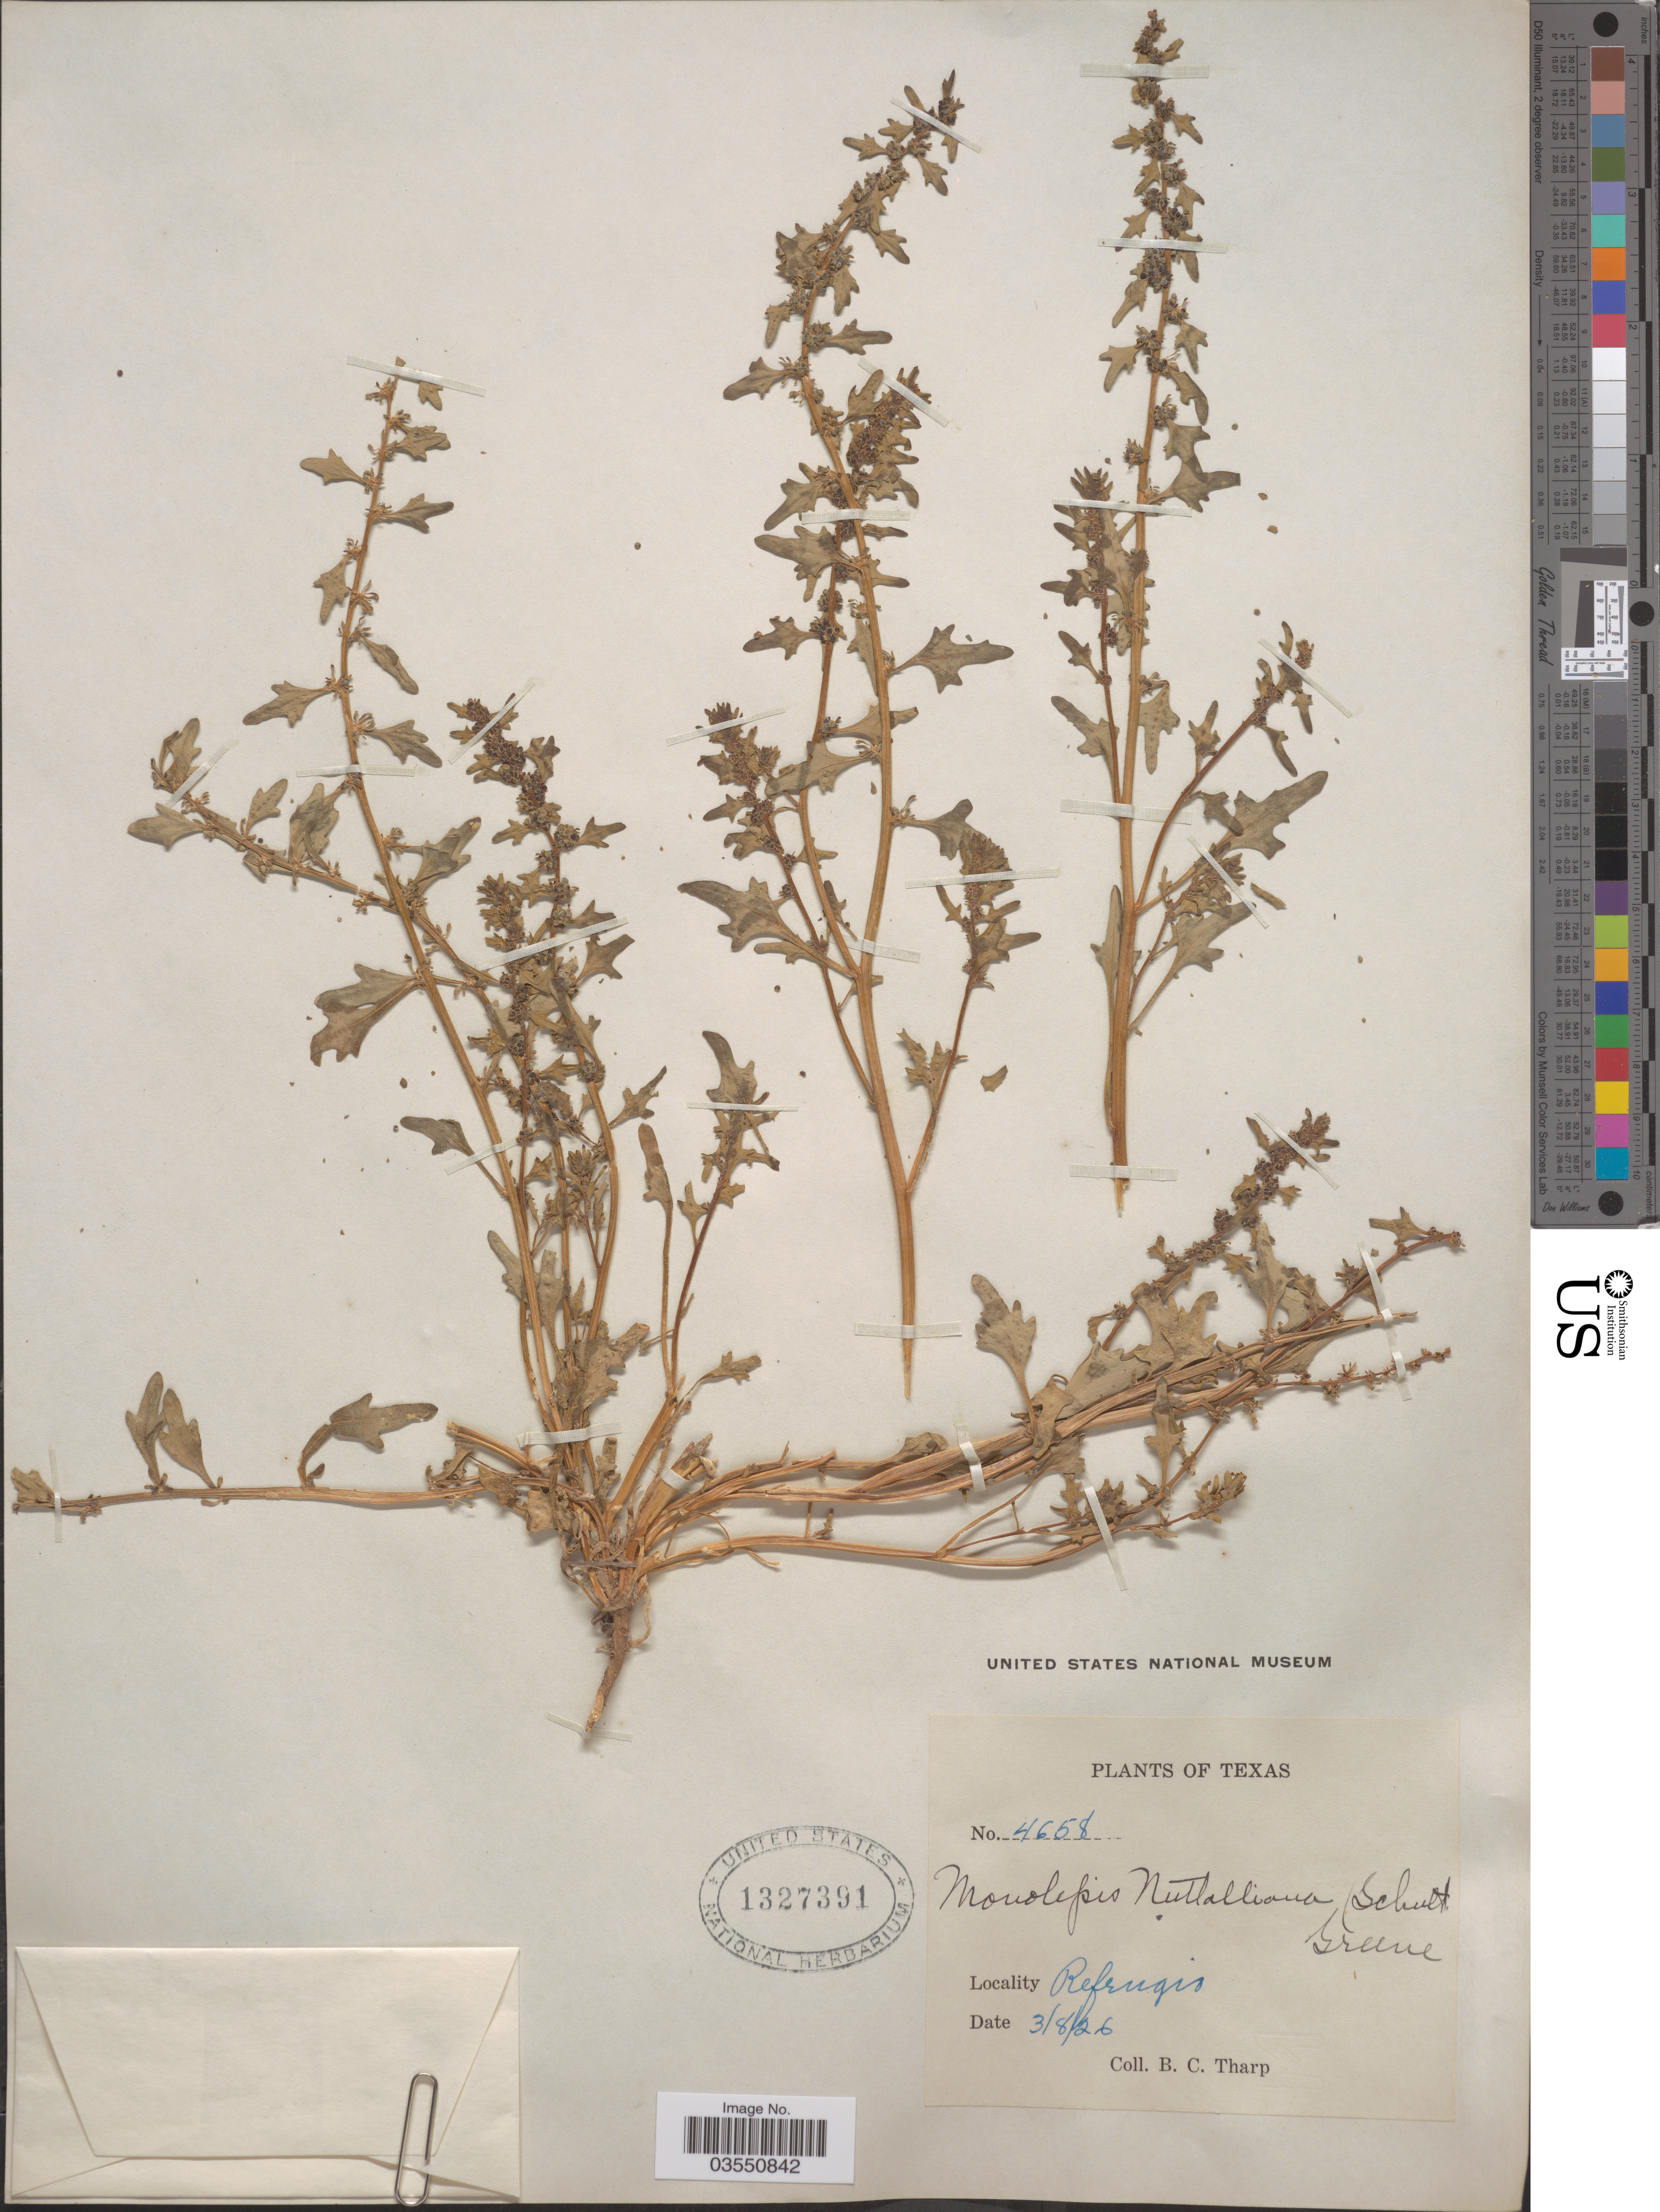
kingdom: Plantae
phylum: Tracheophyta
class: Magnoliopsida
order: Caryophyllales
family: Amaranthaceae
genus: Blitum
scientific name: Blitum nuttallianum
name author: Schult.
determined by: U.S. National Herbarium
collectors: B. C. Tharp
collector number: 4658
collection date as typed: Transcribed d/m/y: 8/3/26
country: United States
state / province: Texas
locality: Refrugio.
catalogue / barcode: US 1327391